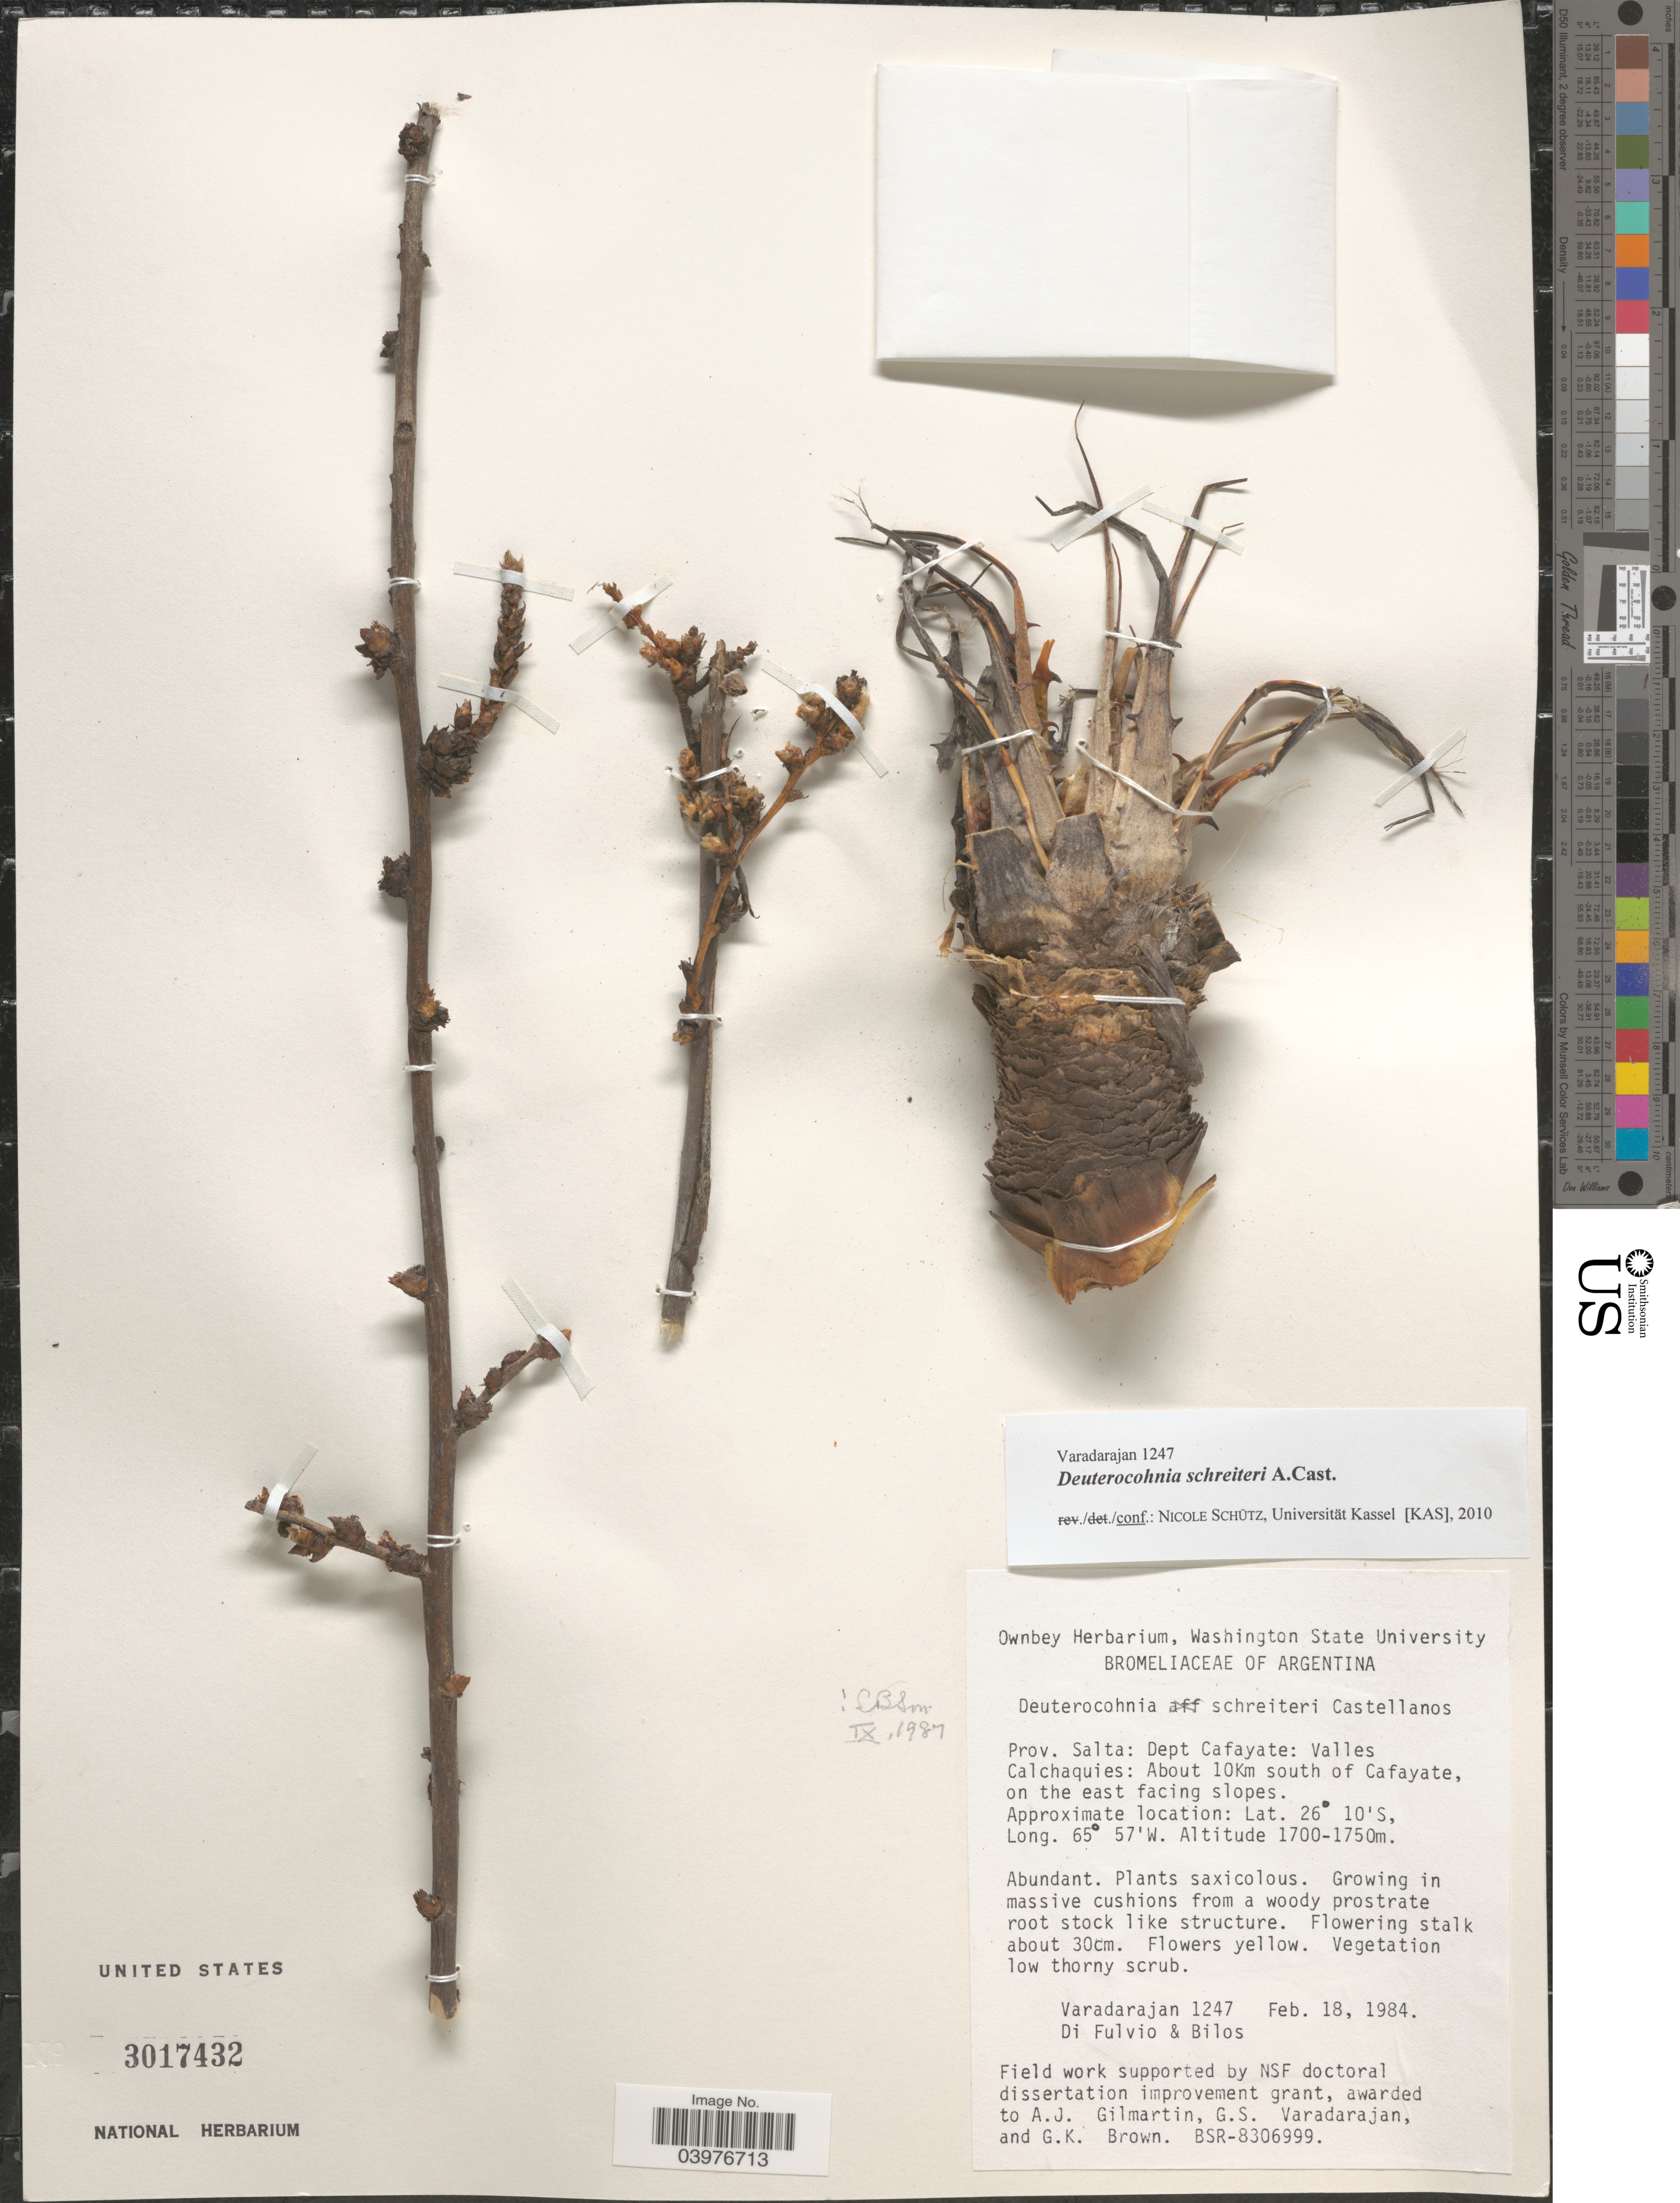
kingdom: Plantae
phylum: Tracheophyta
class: Liliopsida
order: Poales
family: Bromeliaceae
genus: Deuterocohnia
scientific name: Deuterocohnia schreiteri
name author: A. Cast.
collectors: G. S. Varadarajan, -. Di Fulvio & -. Bilos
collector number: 1247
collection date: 1984-02-18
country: Argentina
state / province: Salta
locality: Dept. Cafayate: Valles Calchaquies: About 10Km south of Cafayate, on the east facing slopes.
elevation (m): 1700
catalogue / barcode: US 3017432